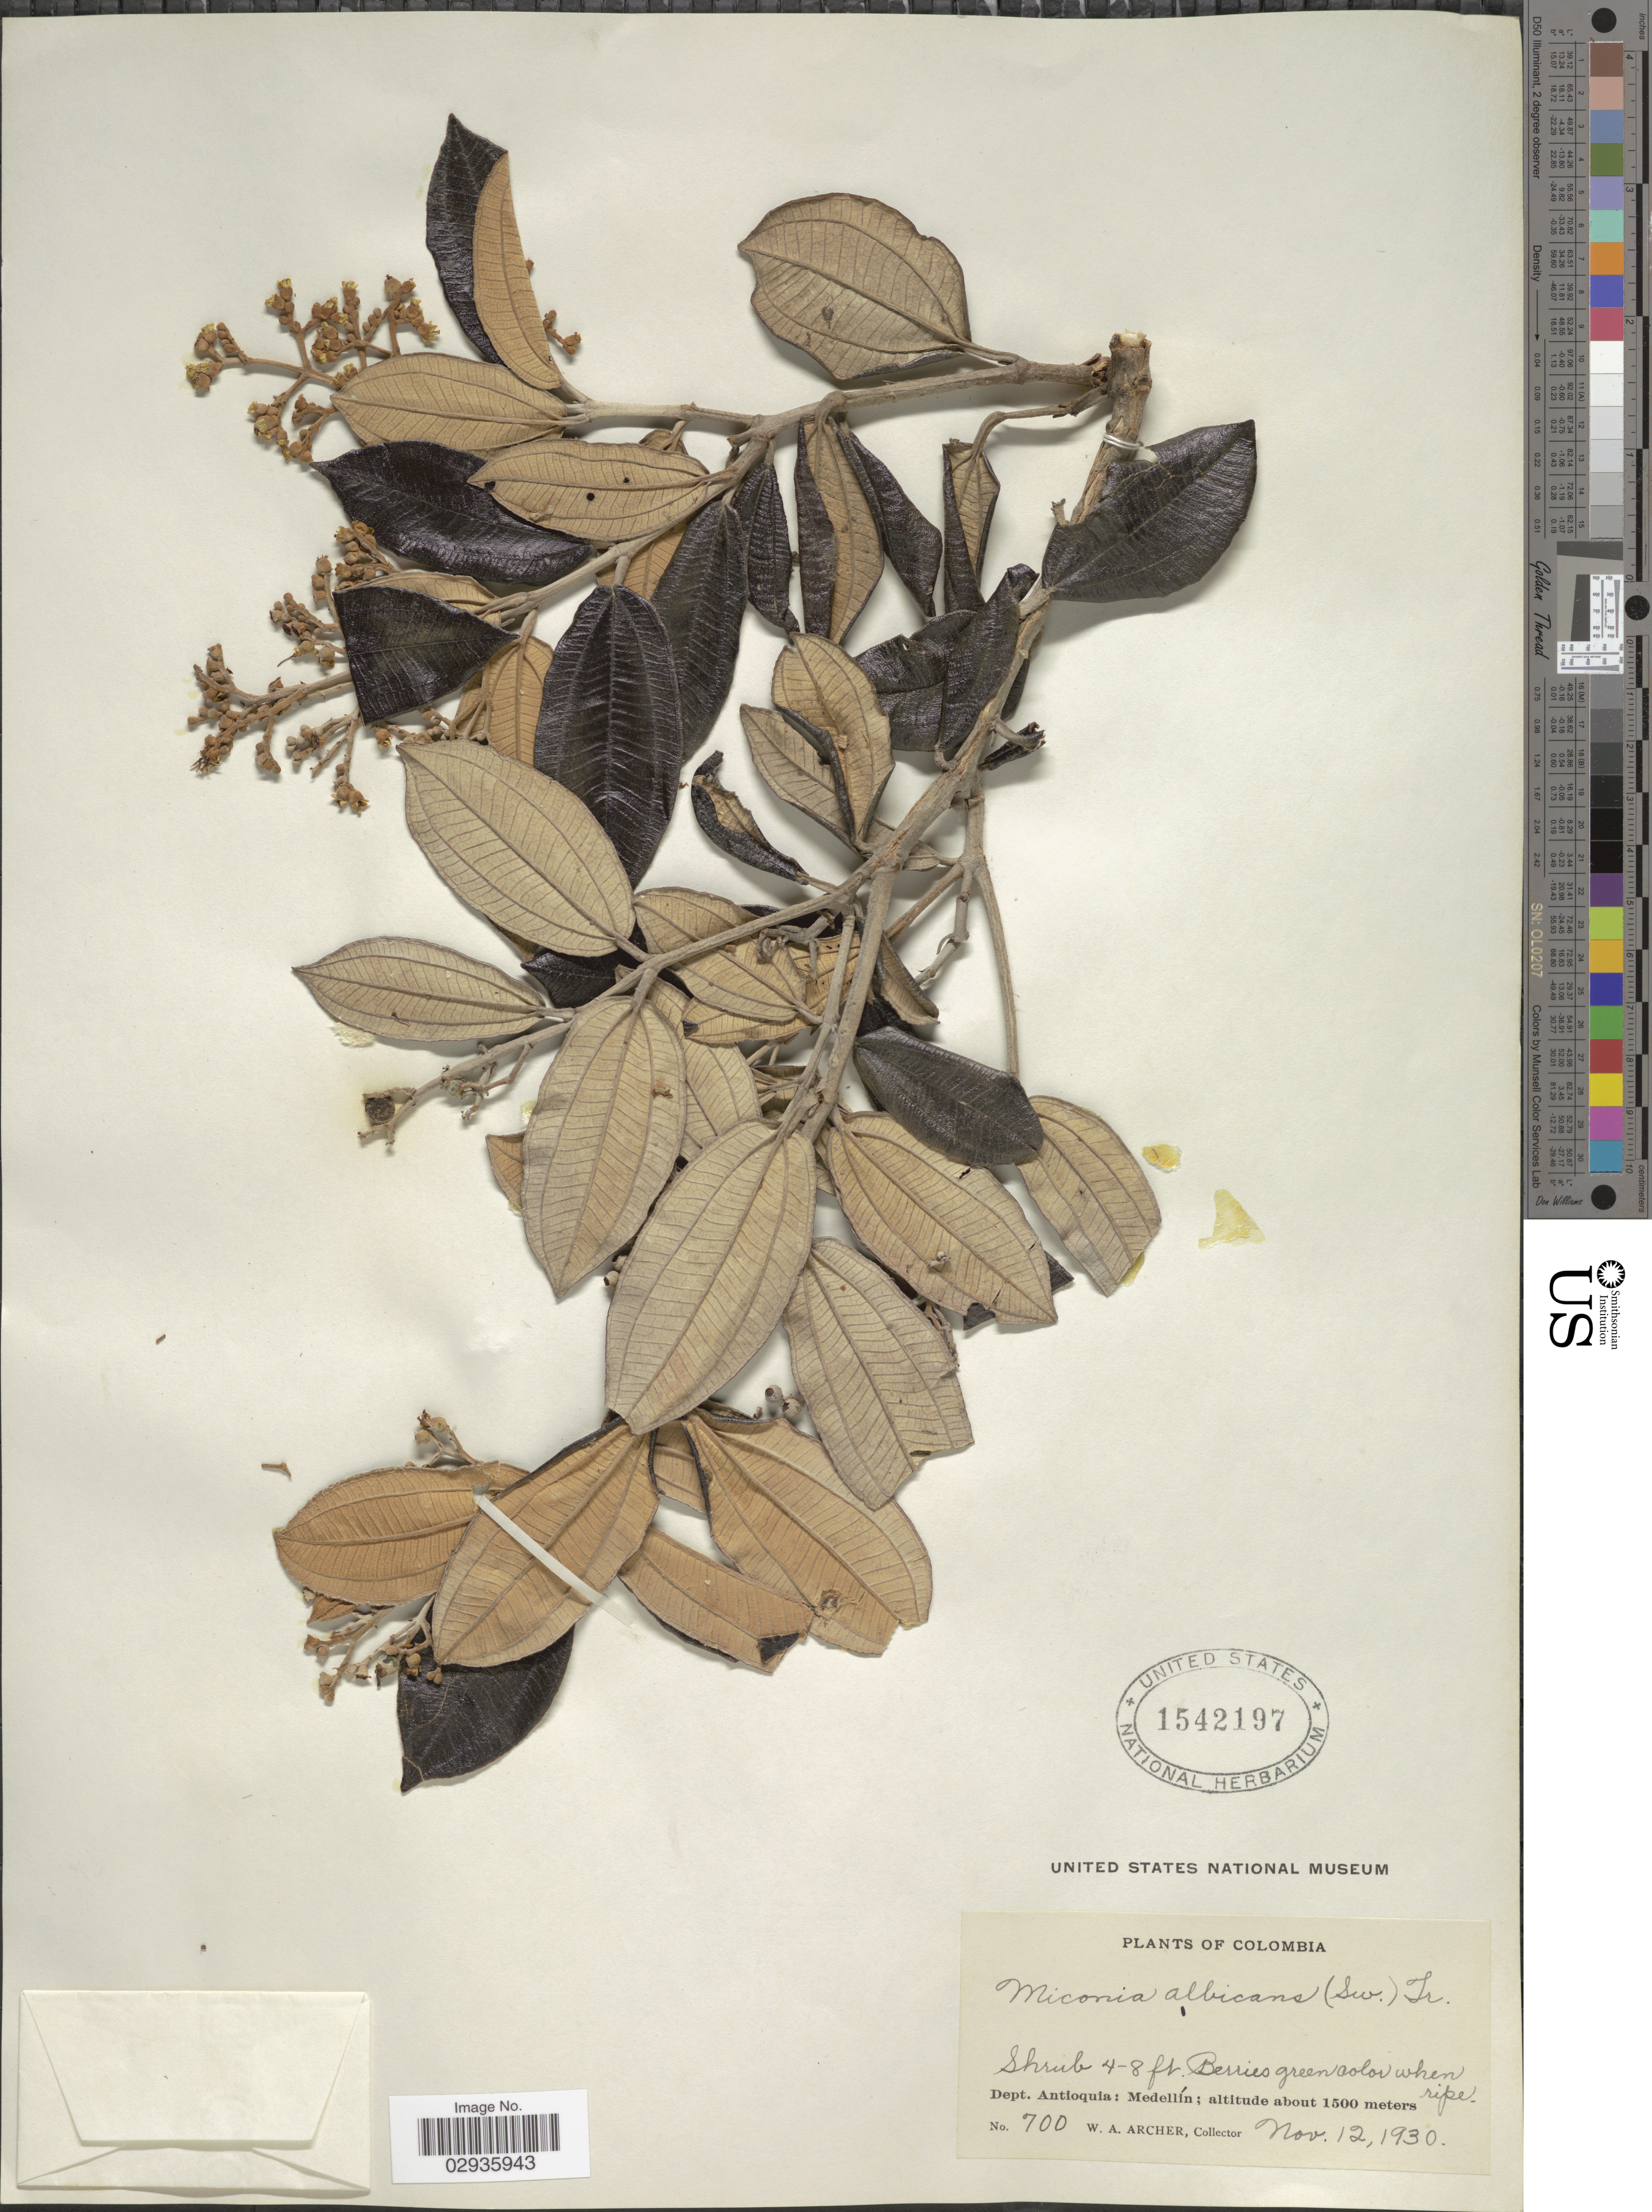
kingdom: Plantae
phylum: Tracheophyta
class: Magnoliopsida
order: Myrtales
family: Melastomataceae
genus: Miconia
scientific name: Miconia albicans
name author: (Sw.) Steud.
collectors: W. Archer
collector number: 700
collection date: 1930-11-12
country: Colombia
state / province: Antioquia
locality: Dept. Antioquia: Medellín.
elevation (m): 1500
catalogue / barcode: US 1542197